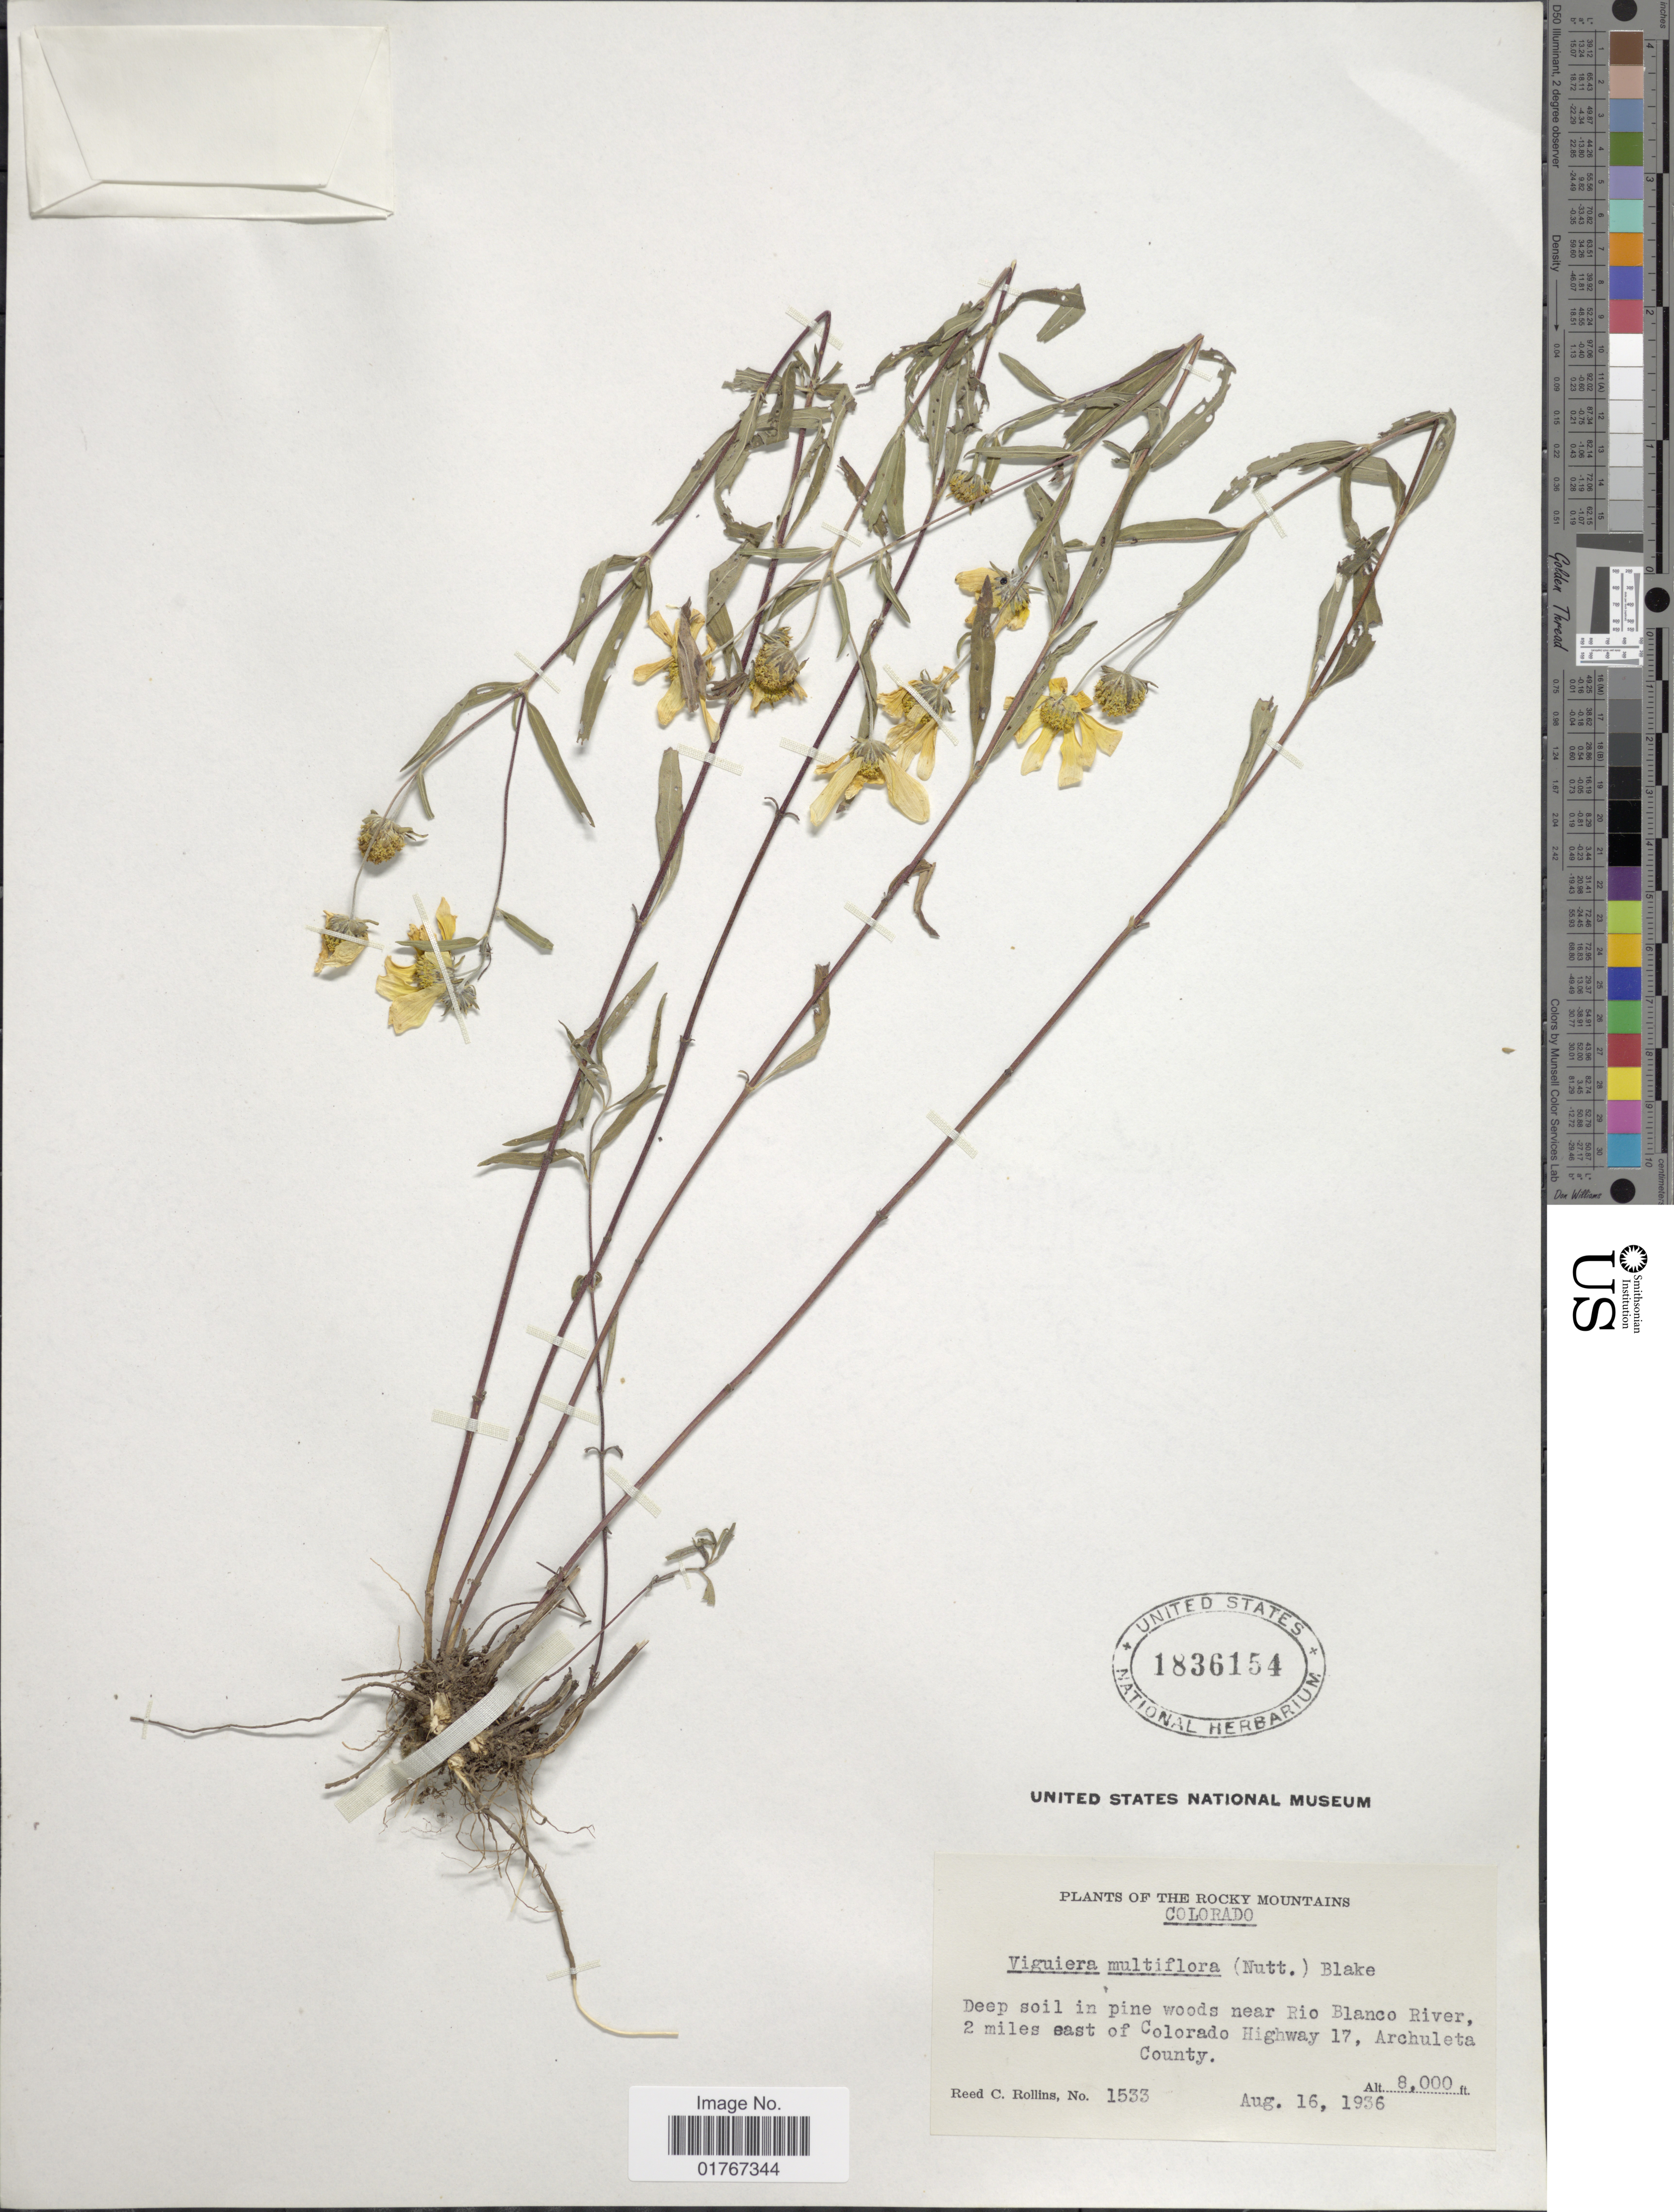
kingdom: Plantae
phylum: Tracheophyta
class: Magnoliopsida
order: Asterales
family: Asteraceae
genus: Heliomeris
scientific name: Heliomeris multiflora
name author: Nutt.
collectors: R. C. Rollins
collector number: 1533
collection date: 1936-08-16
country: United States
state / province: Colorado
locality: The Rocky Mountains, Deep soil in pine woods near Rio Blanco river, 2 miles east of Colorado Highway 17, Archuleta County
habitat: deep soil in pine woods near river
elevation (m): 2438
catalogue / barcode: US 1836154